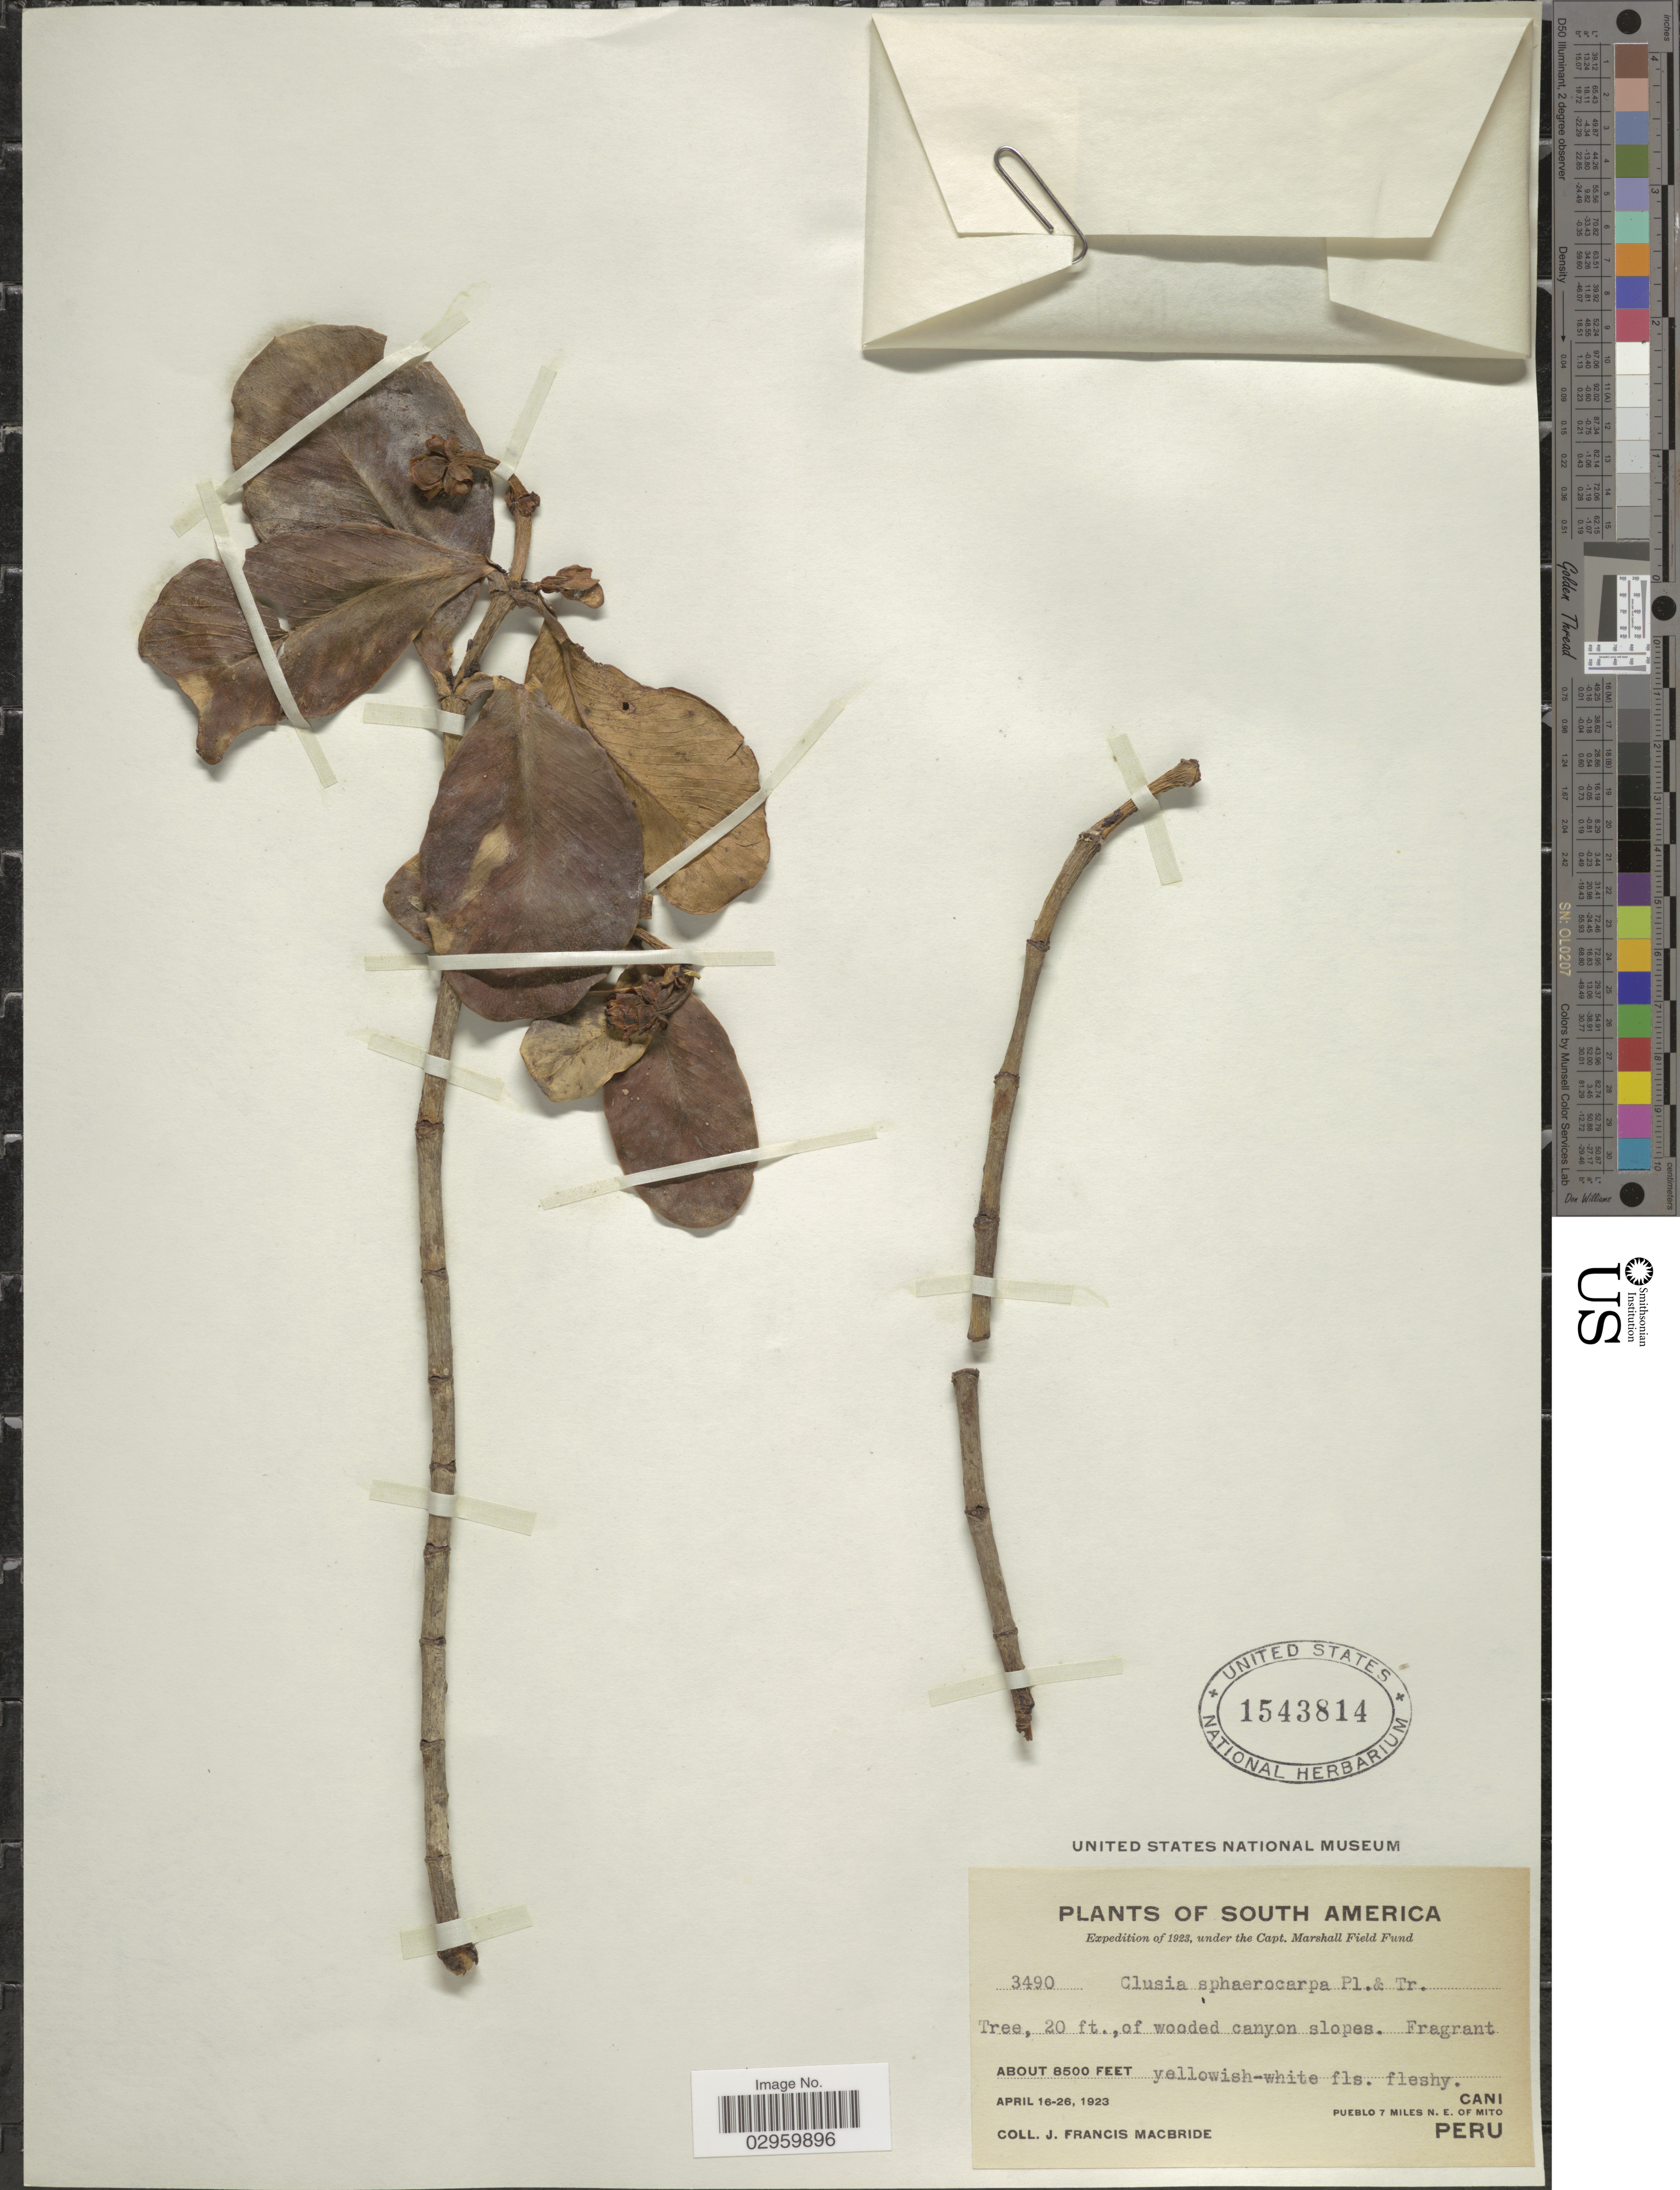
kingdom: Plantae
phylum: Tracheophyta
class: Magnoliopsida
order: Malpighiales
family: Clusiaceae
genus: Clusia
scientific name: Clusia sphaerocarpa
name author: Planch. & Triana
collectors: J. F. Macbride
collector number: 3490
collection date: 1923-04-16/1923-04-26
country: Peru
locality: Cani, Pueblo 7 miles N.E. of Mito.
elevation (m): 2591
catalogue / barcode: US 1543814